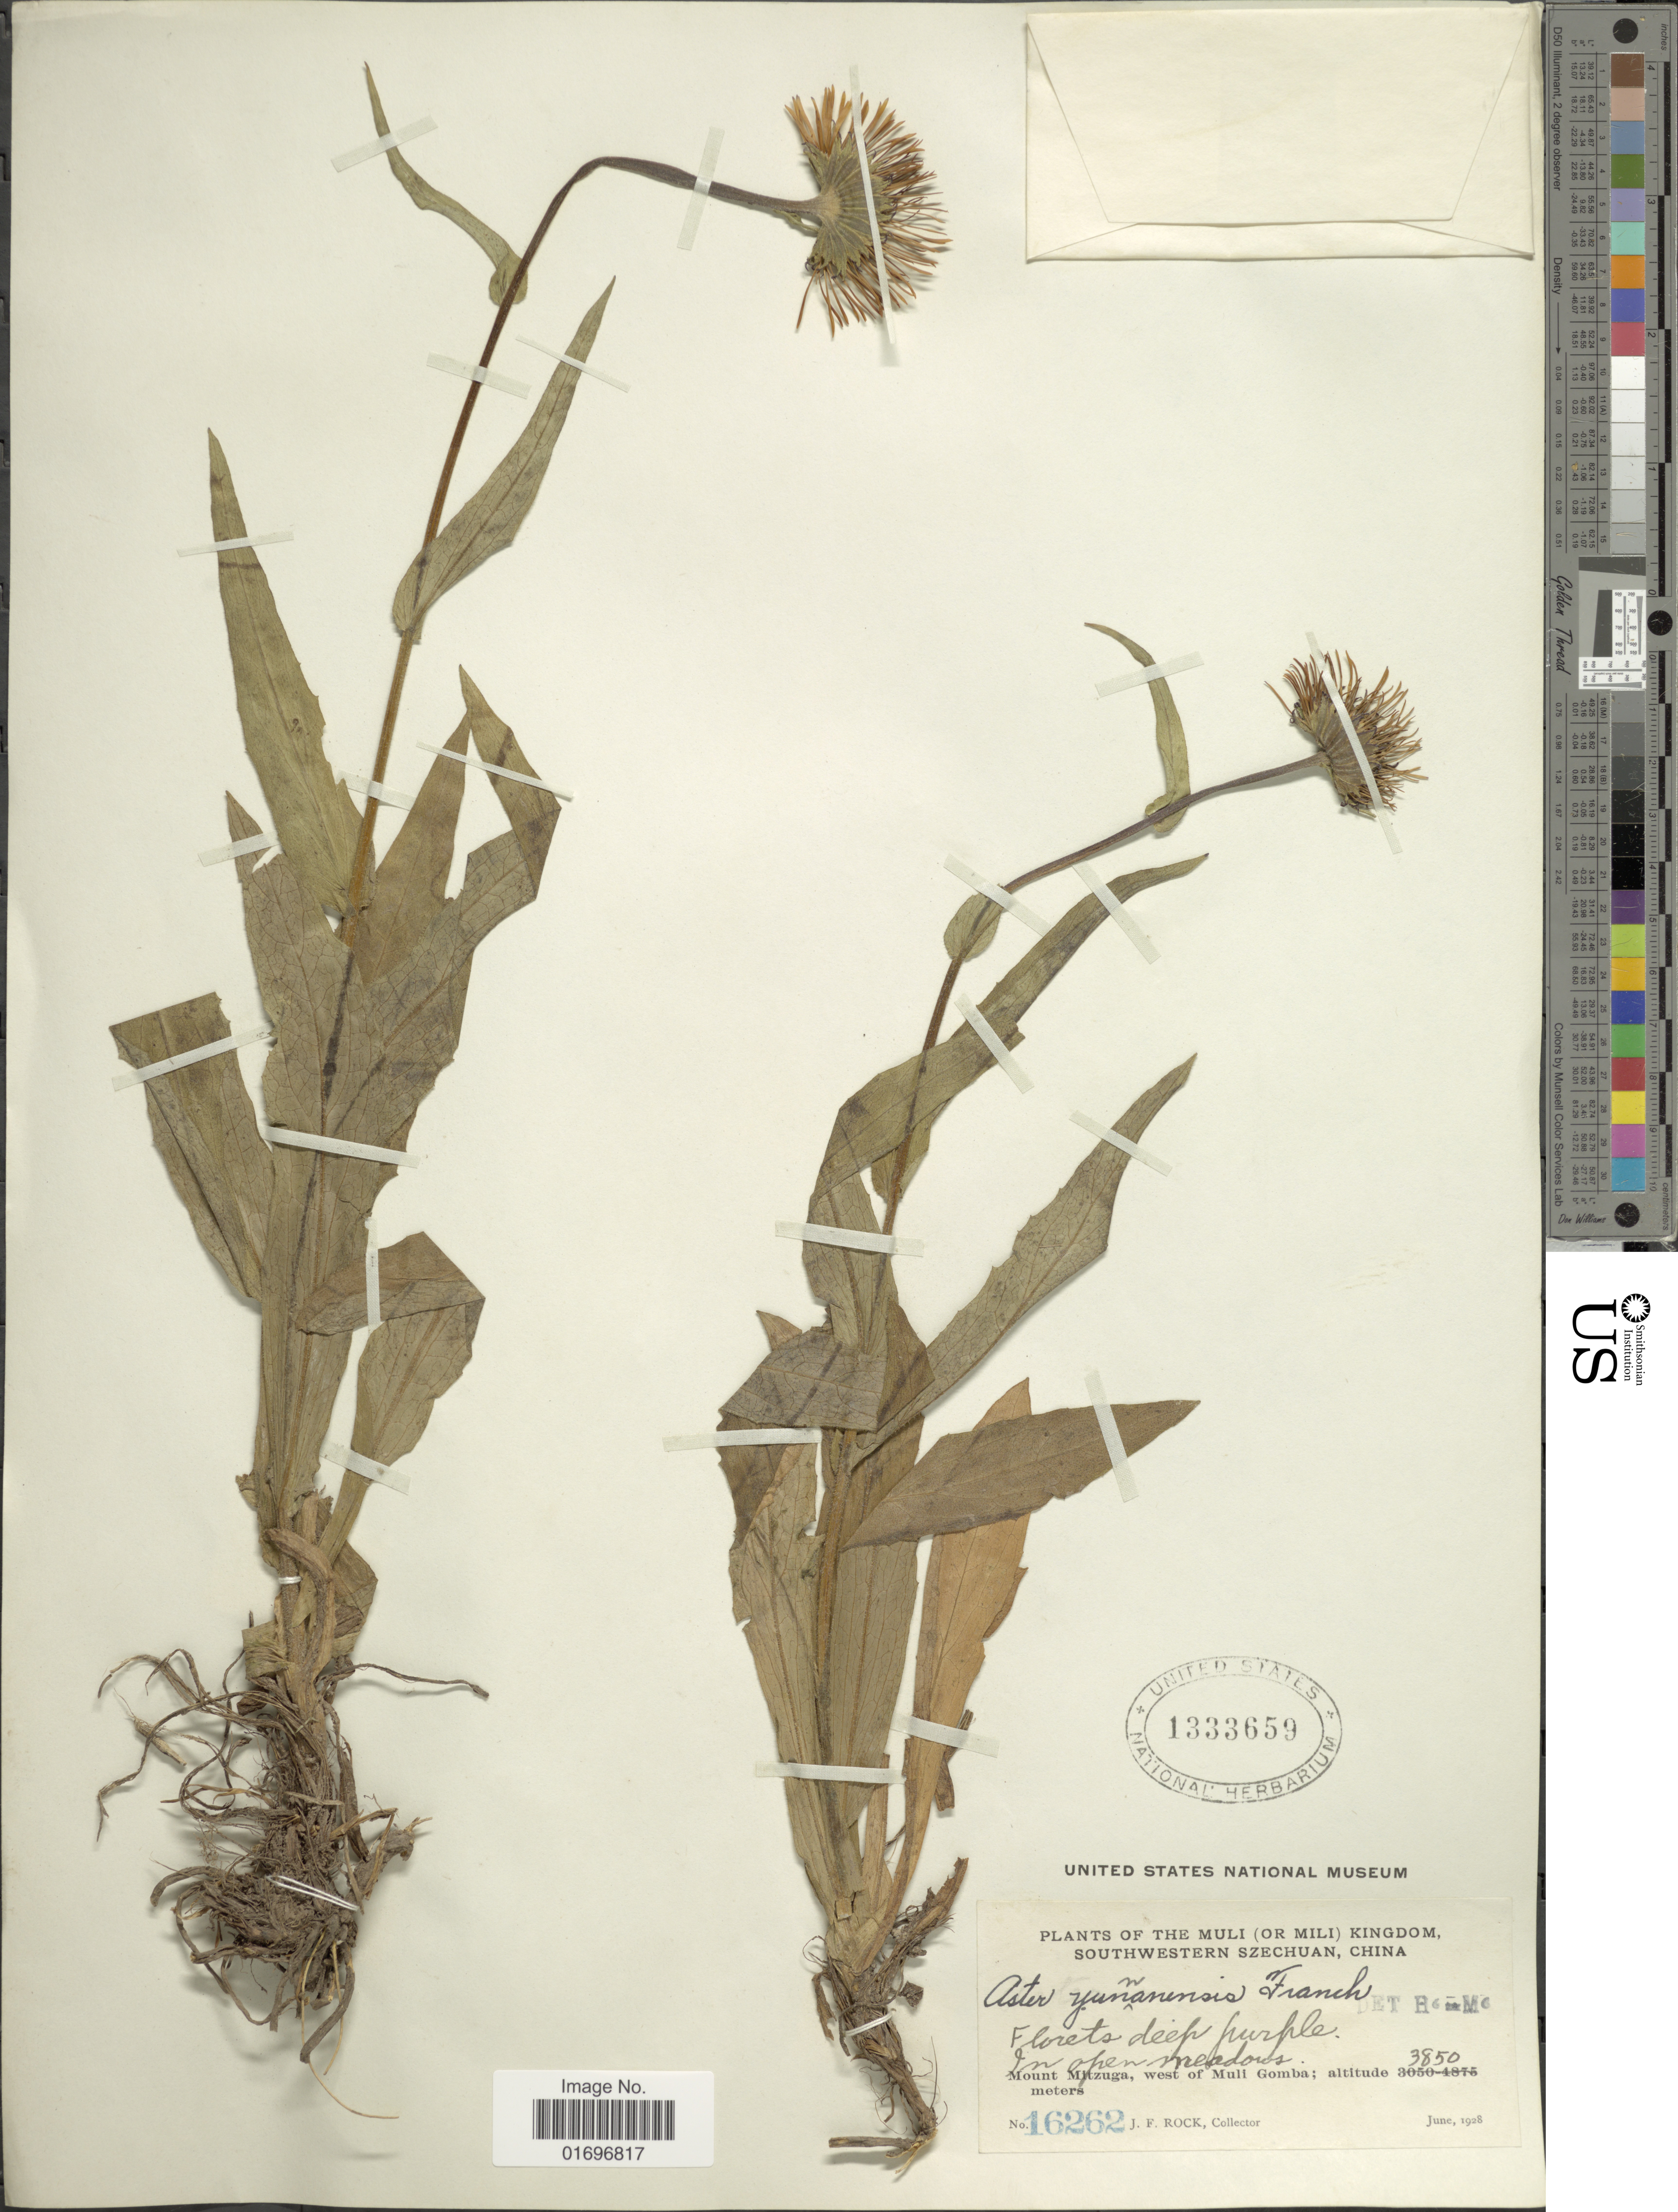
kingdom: Plantae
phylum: Tracheophyta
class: Magnoliopsida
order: Asterales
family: Asteraceae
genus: Aster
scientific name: Aster yunnanensis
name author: Franch.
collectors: J. Rock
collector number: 16262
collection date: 1928-06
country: China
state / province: Sichuan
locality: Muli (or Mili) Kingdom, Southwestern Szechuan, China. Mount Mitzuga, west of Muli Gomba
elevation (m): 3850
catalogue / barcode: US 1333659